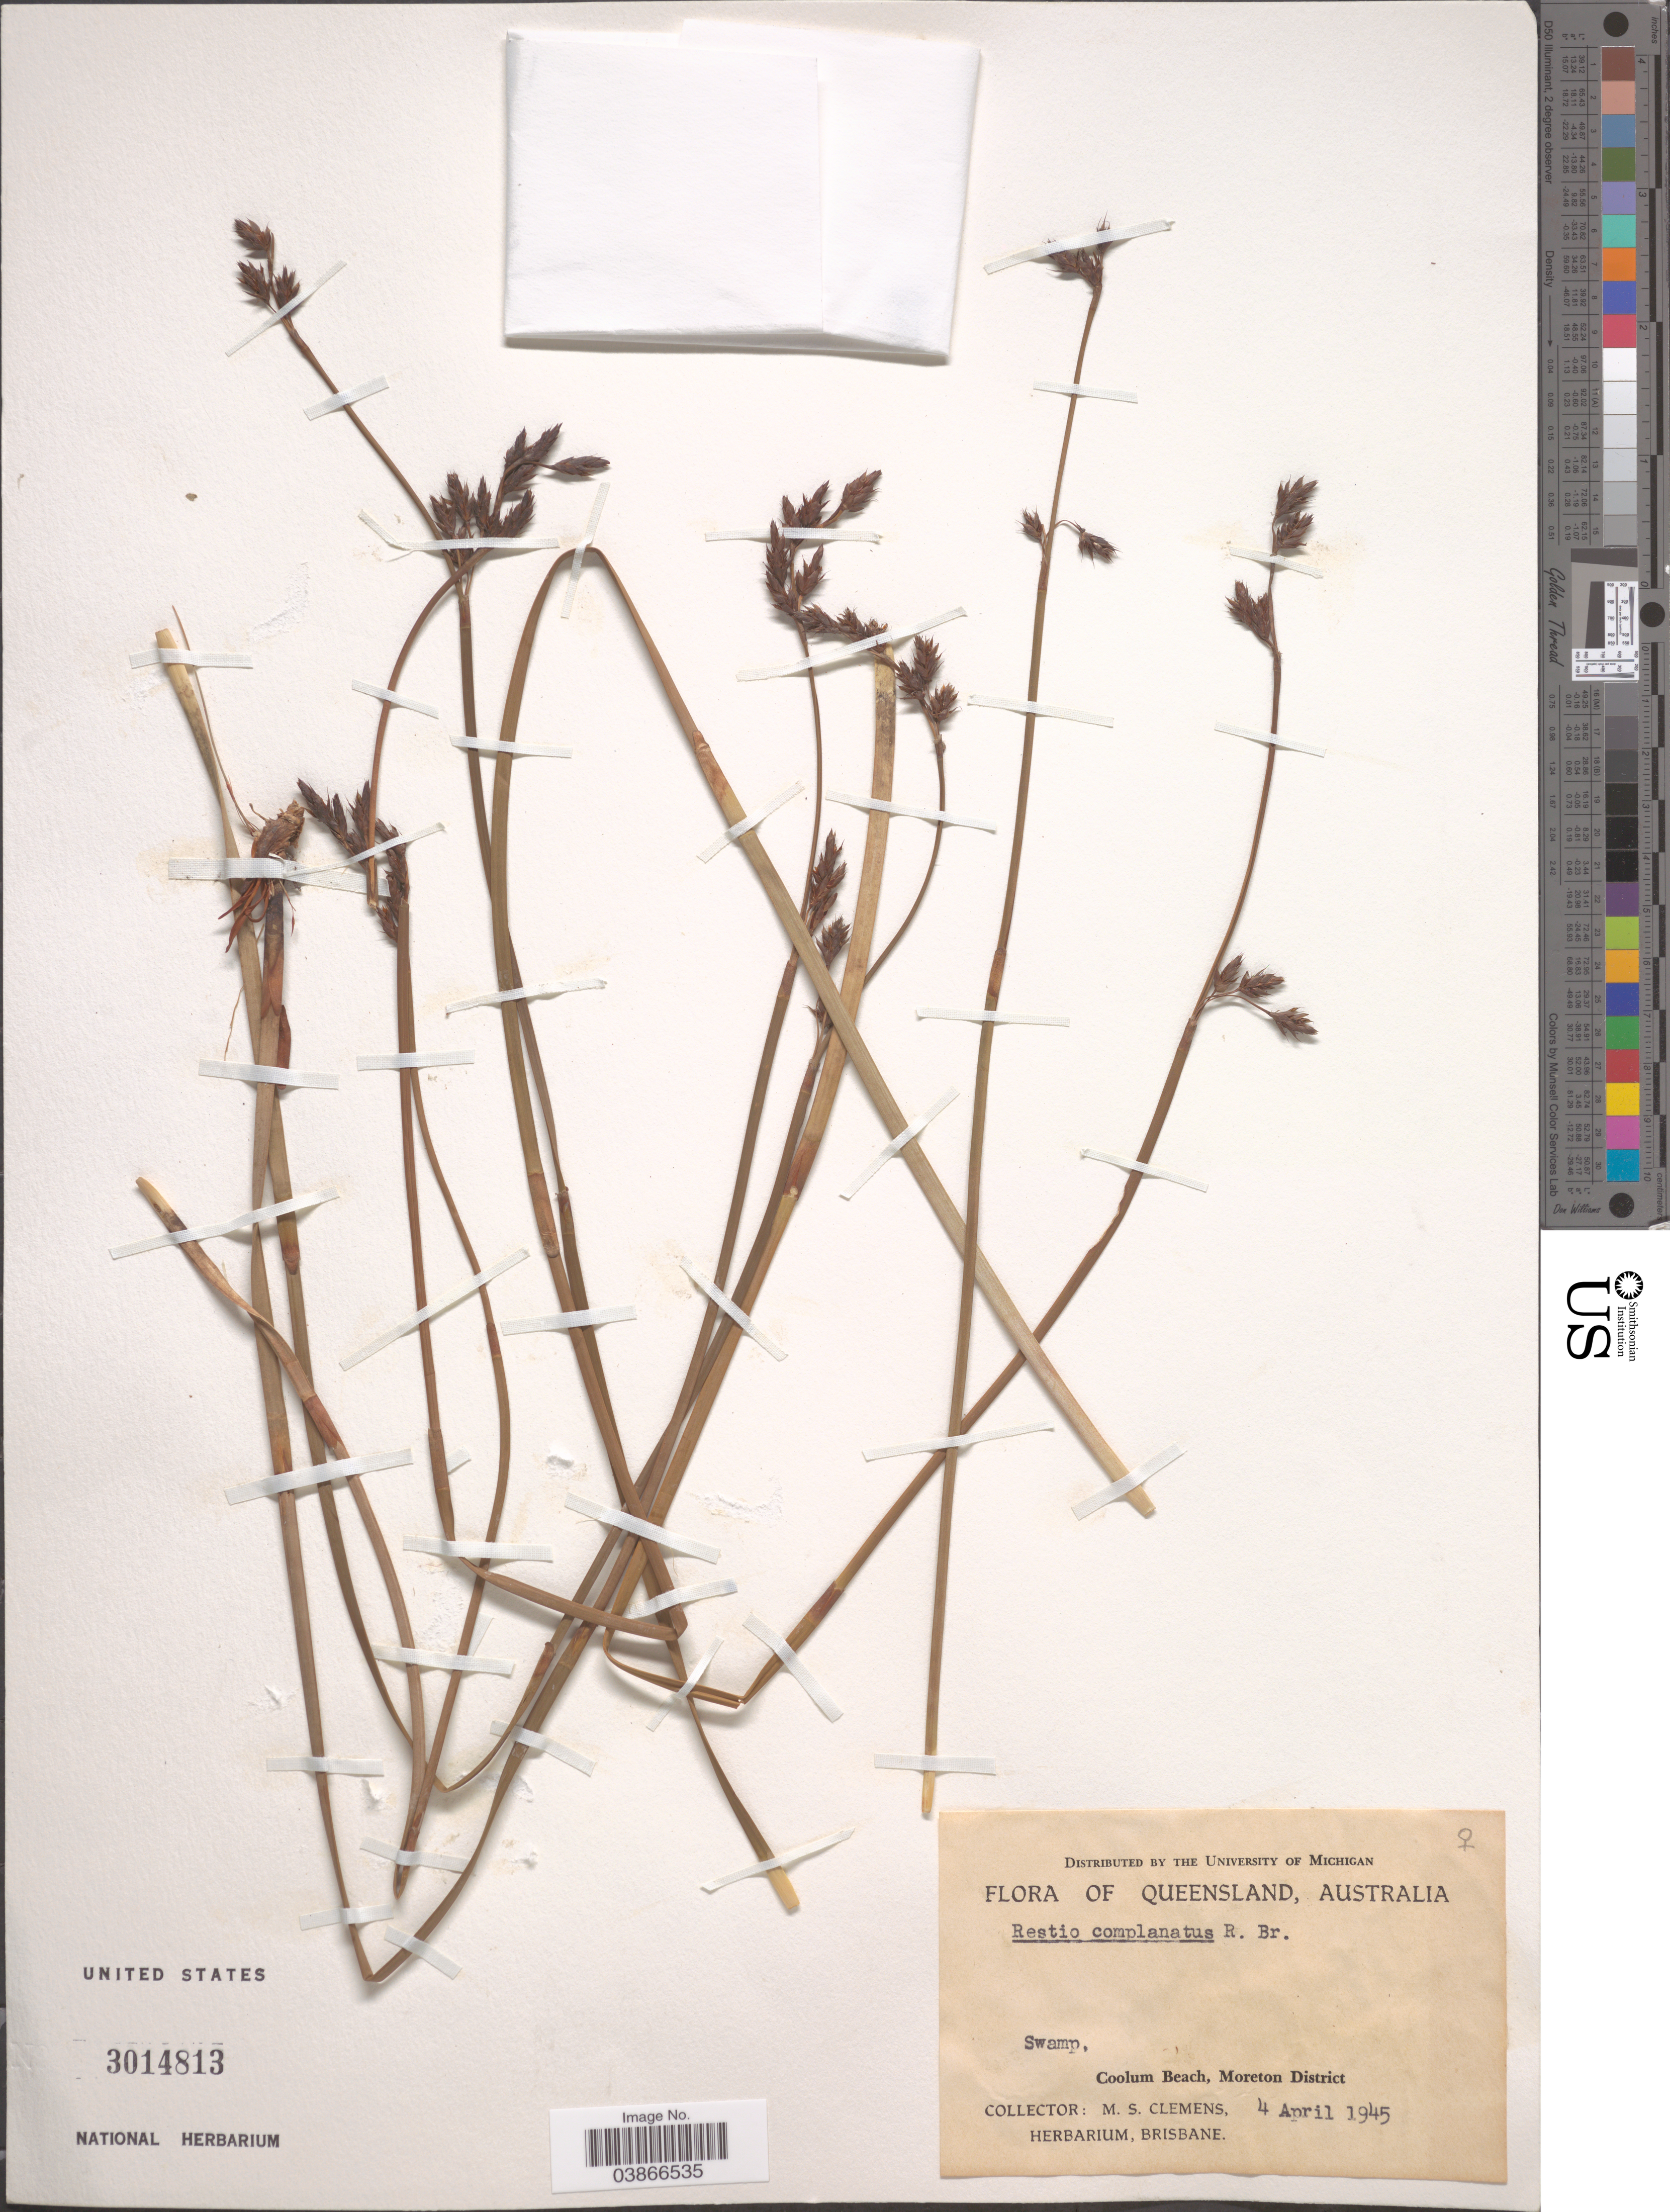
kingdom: Plantae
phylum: Tracheophyta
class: Liliopsida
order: Poales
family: Restionaceae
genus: Eurychorda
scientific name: Eurychorda complanata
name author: (R. Br.) B.G. Briggs & L.A.S. Johnson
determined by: Strong, Mark T., (BOT), Smithsonian Institution - National Museum of Natural History (UNITED STATES)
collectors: M. S. Clemens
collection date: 1945-04-04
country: Australia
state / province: Queensland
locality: Coolum Beach, Moreton District.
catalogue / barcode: US 3014813